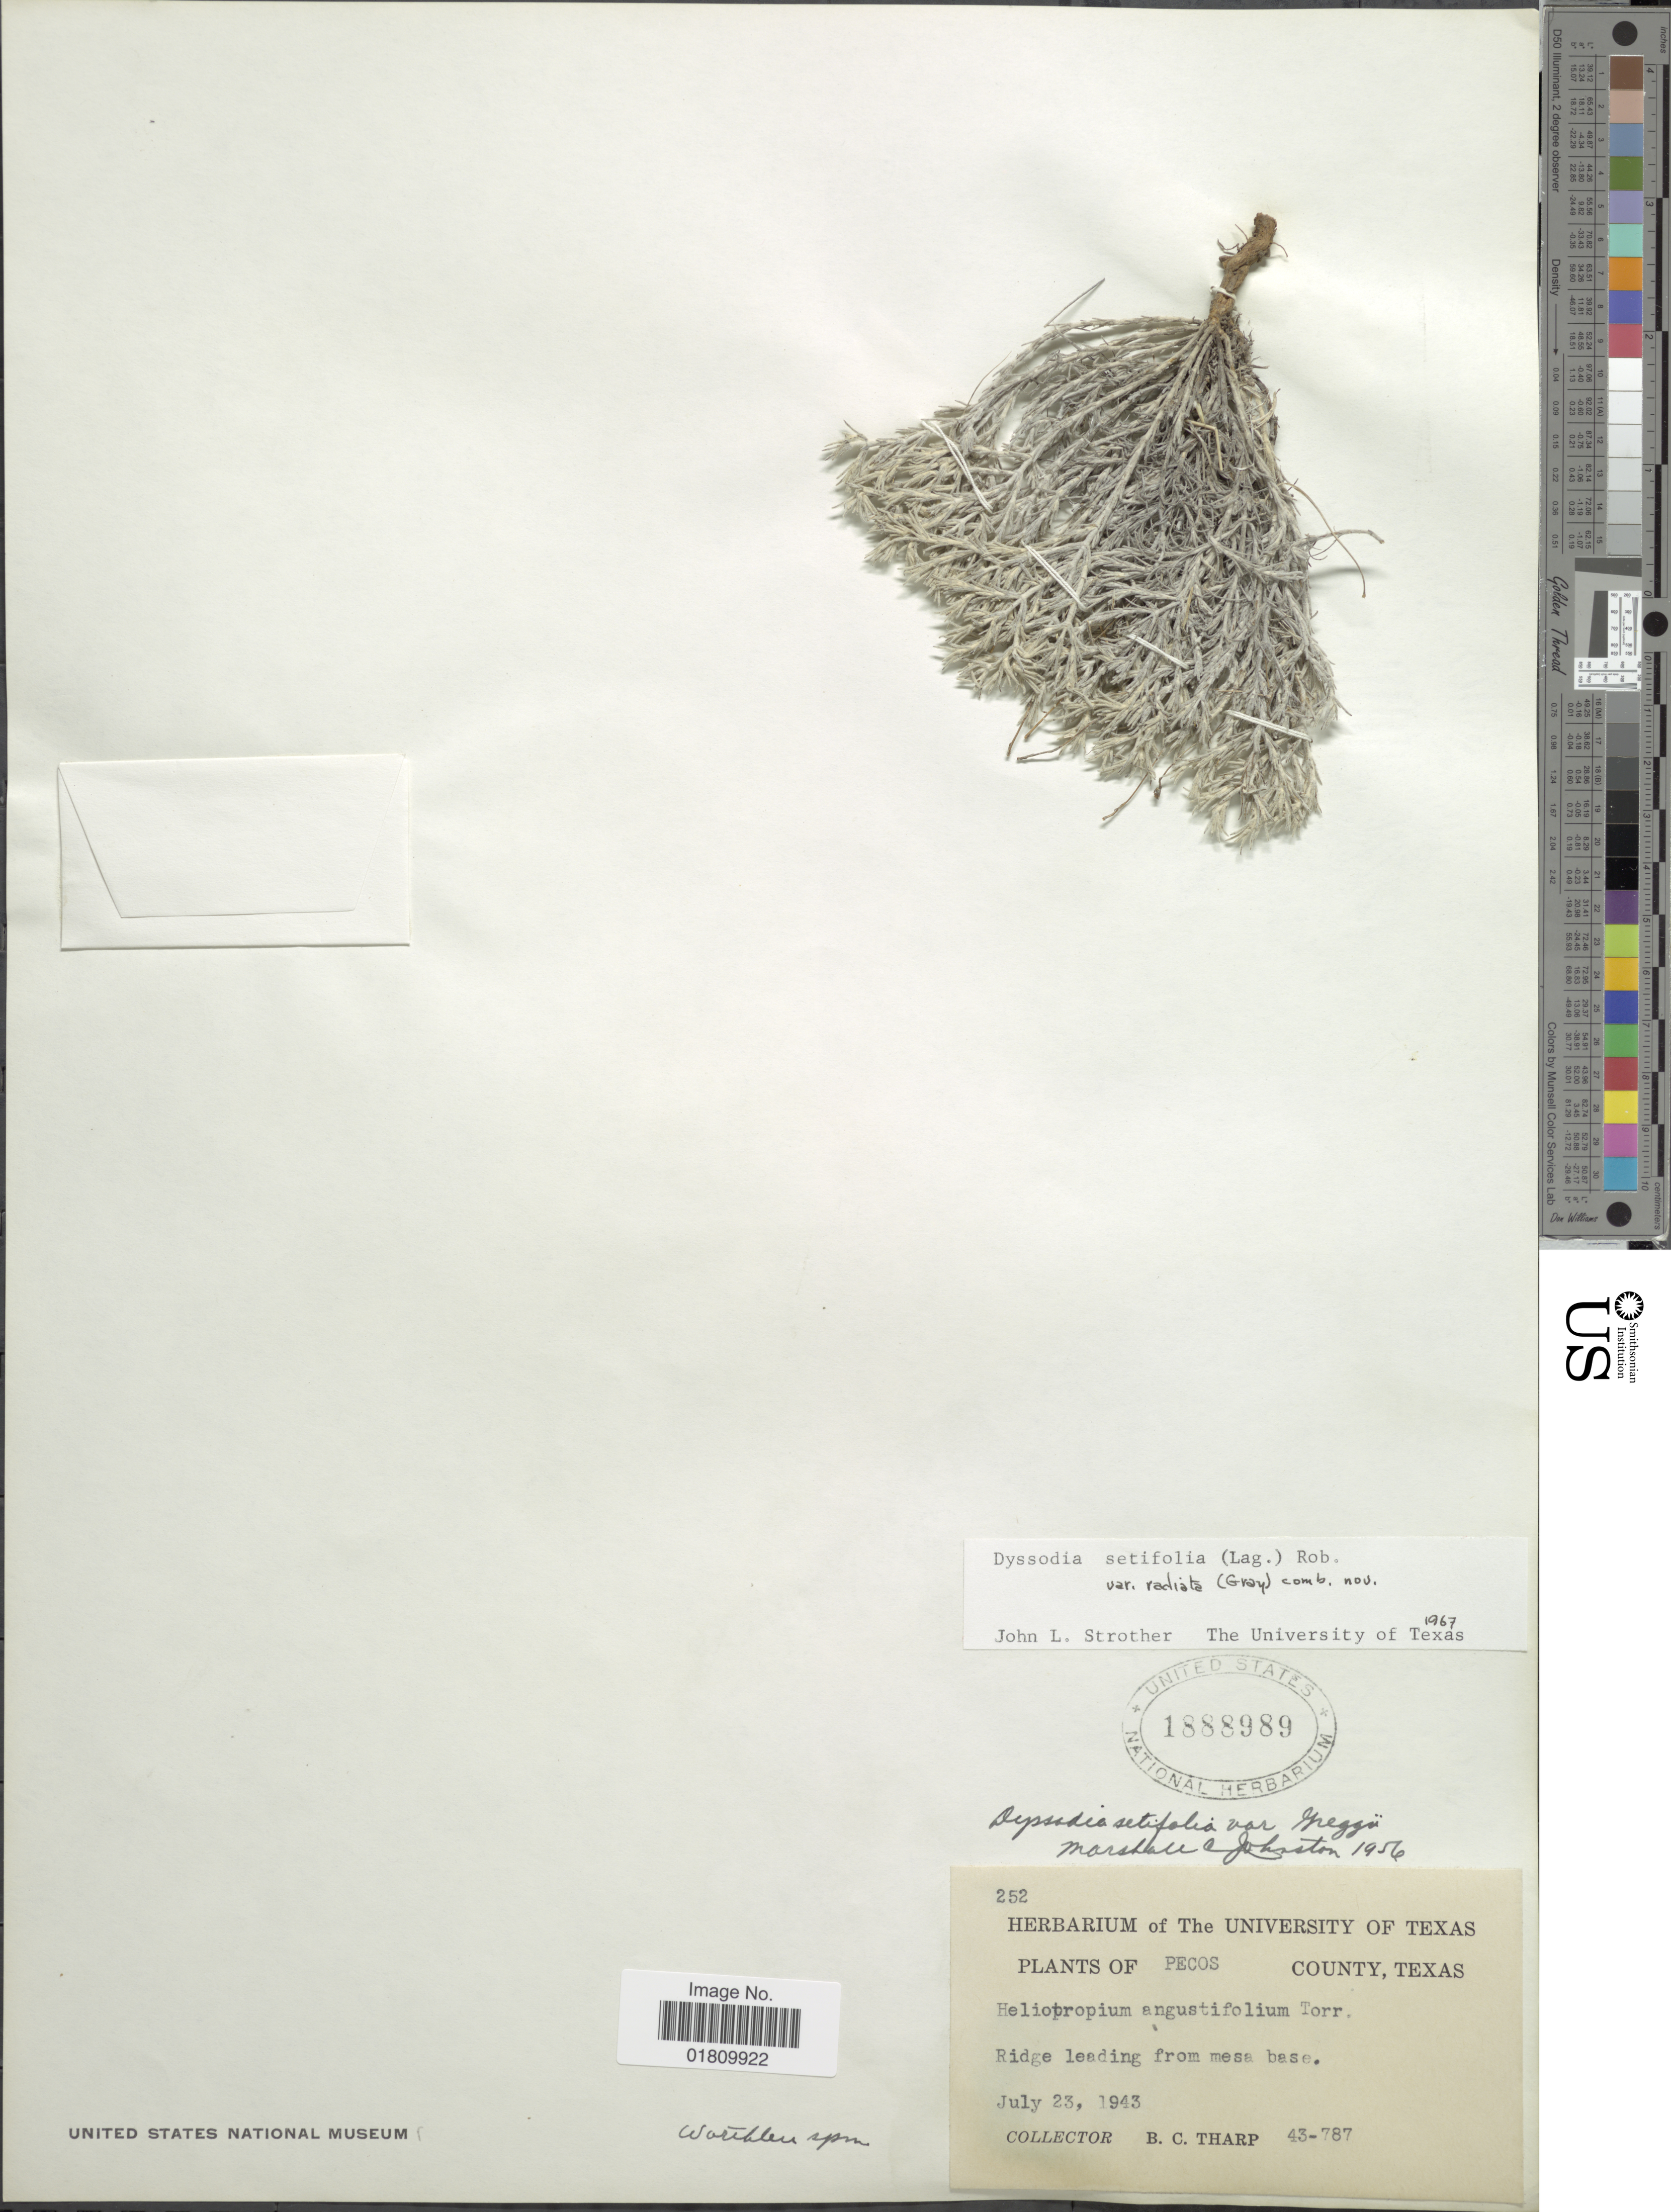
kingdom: Plantae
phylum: Tracheophyta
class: Magnoliopsida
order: Asterales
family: Asteraceae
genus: Thymophylla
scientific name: Thymophylla setifolia var. radiata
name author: (A. Gray) Strother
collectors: B. C. Tharp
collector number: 252/43-787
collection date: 1943-07-23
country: United States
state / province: Texas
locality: Pecos County, ridge leading from mesa base, Pecos County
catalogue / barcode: US 1888989